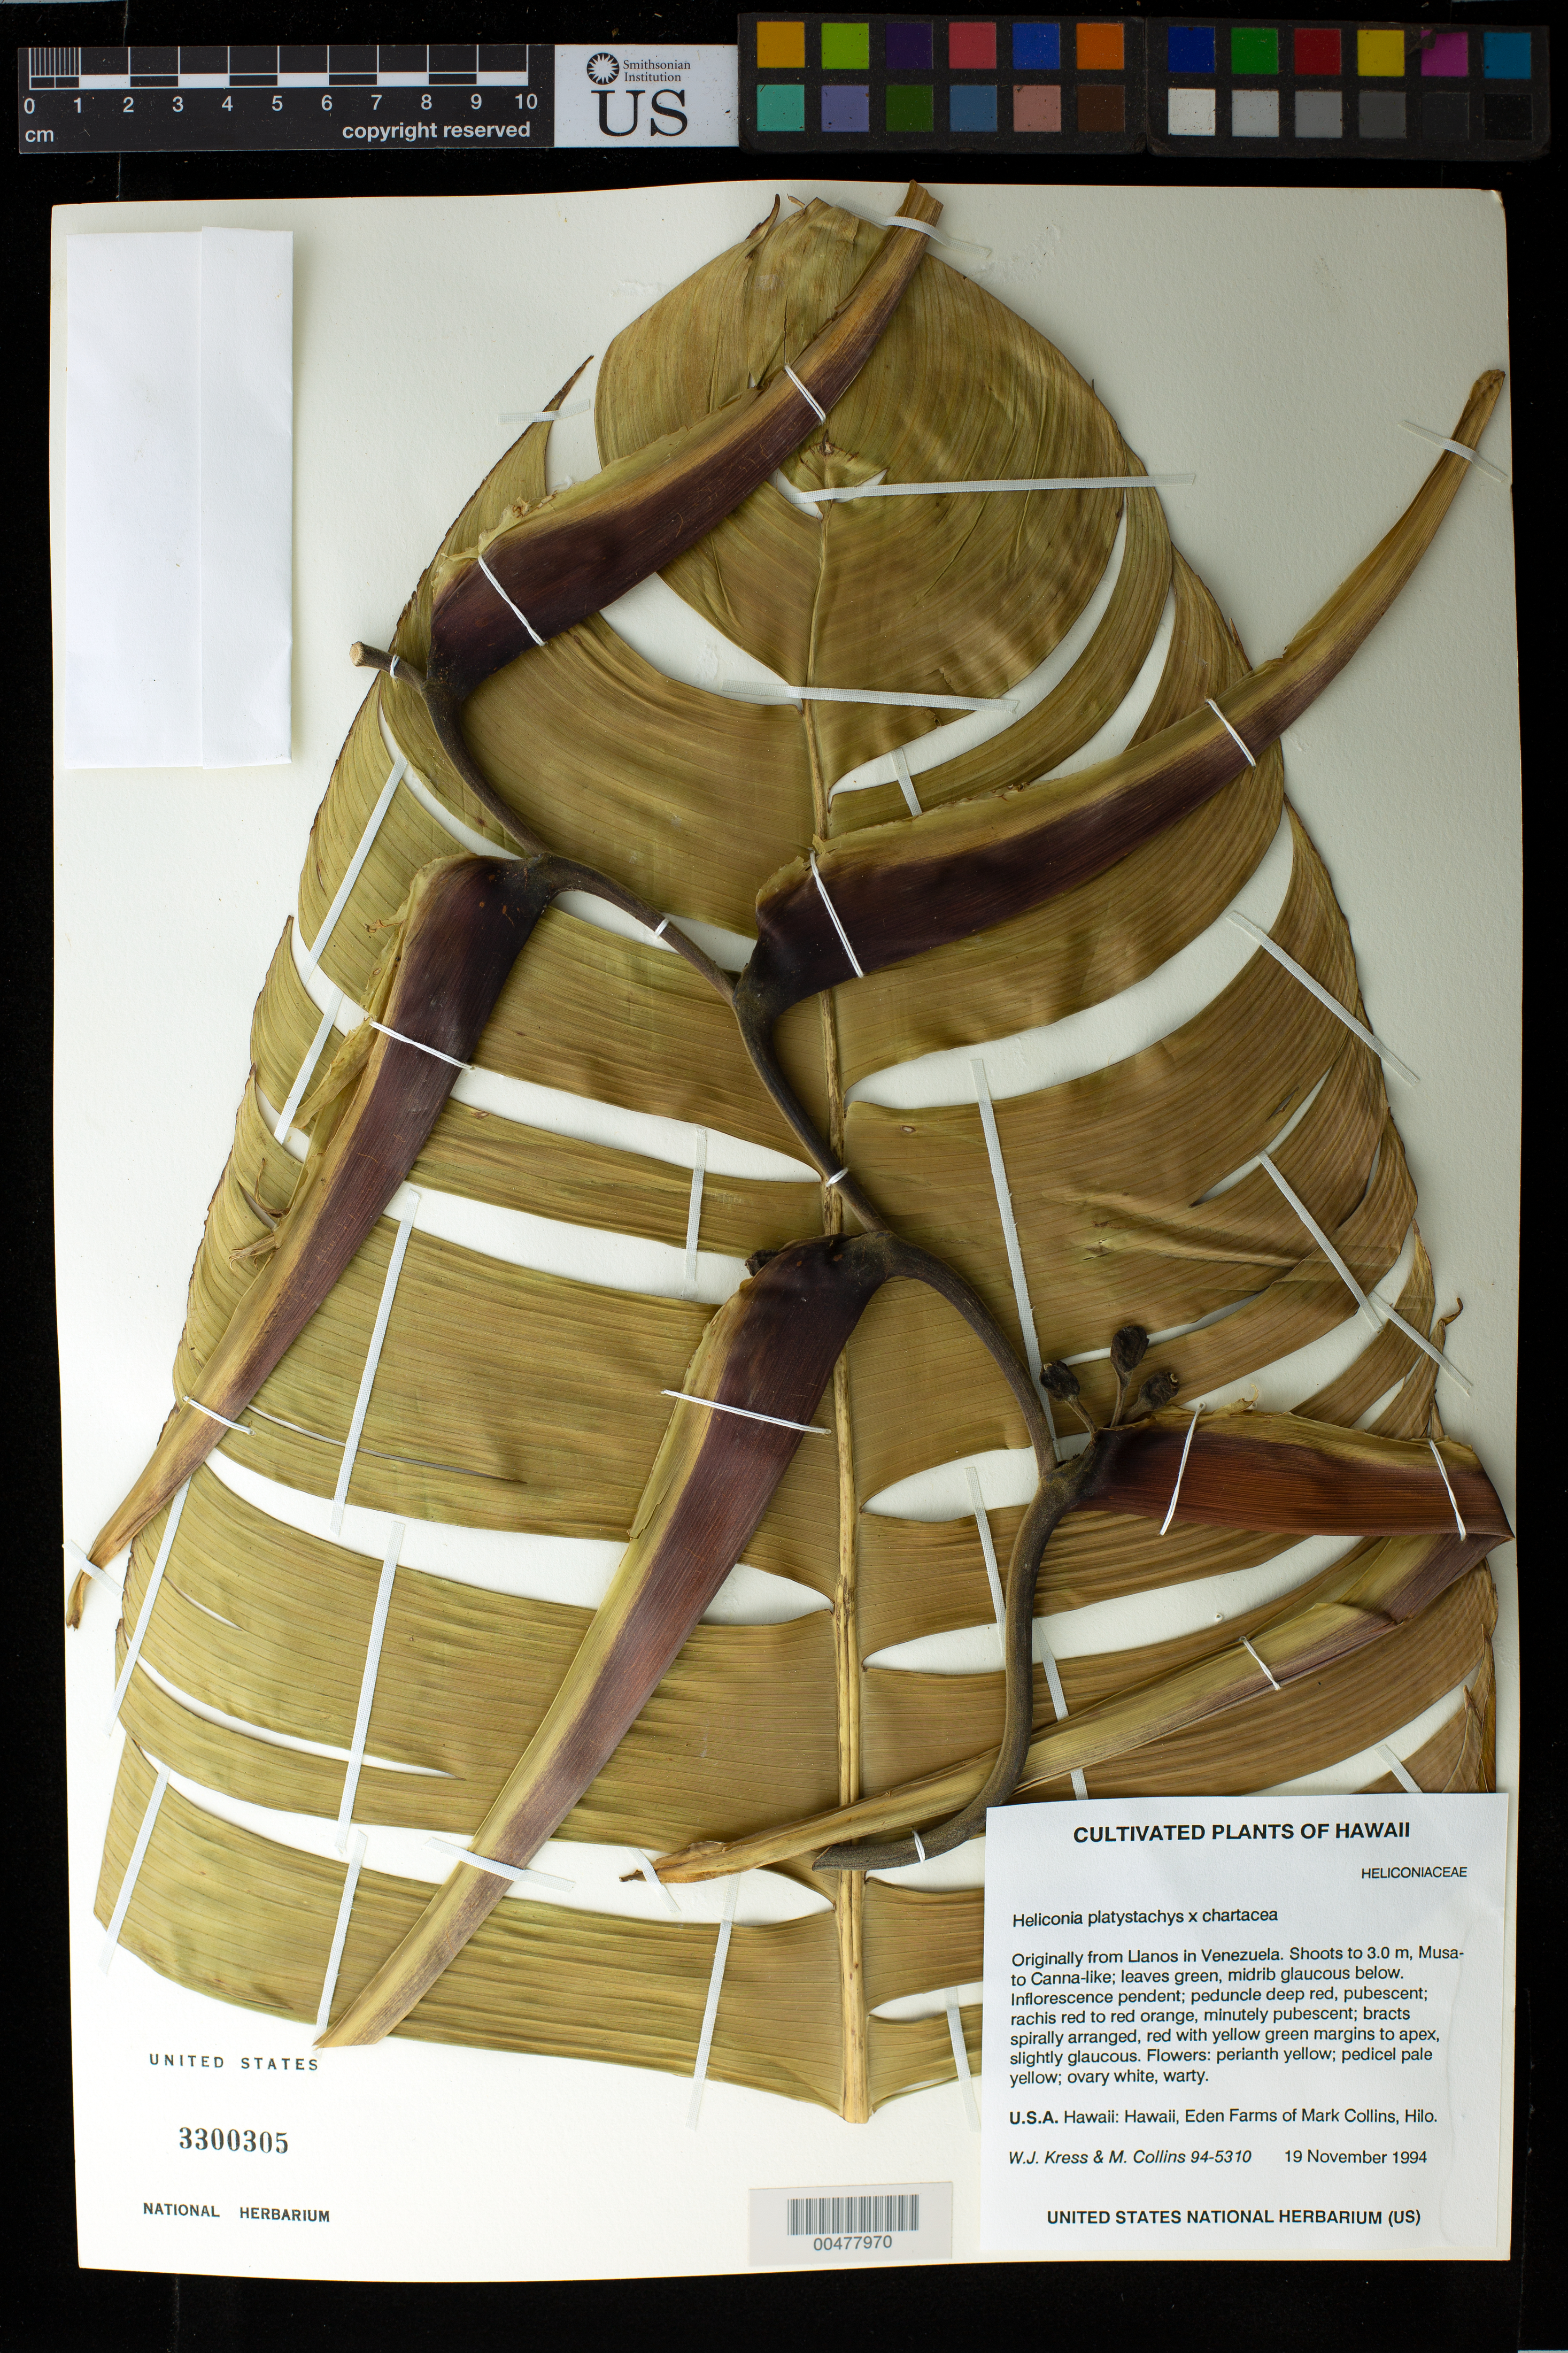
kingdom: Plantae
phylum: Tracheophyta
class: Liliopsida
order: Zingiberales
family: Heliconiaceae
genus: Heliconia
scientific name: Heliconia platystachys x H. chartacea Lane ex Barreiros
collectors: W. J. Kress & M. Collins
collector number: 94-5310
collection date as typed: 19 Nov 1994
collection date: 1994-11-19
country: United States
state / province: Hawaii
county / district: Hawaii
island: Hawaii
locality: Eden Farms of Mark Collins, Hilo, originally from Venezuela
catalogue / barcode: US 3300305